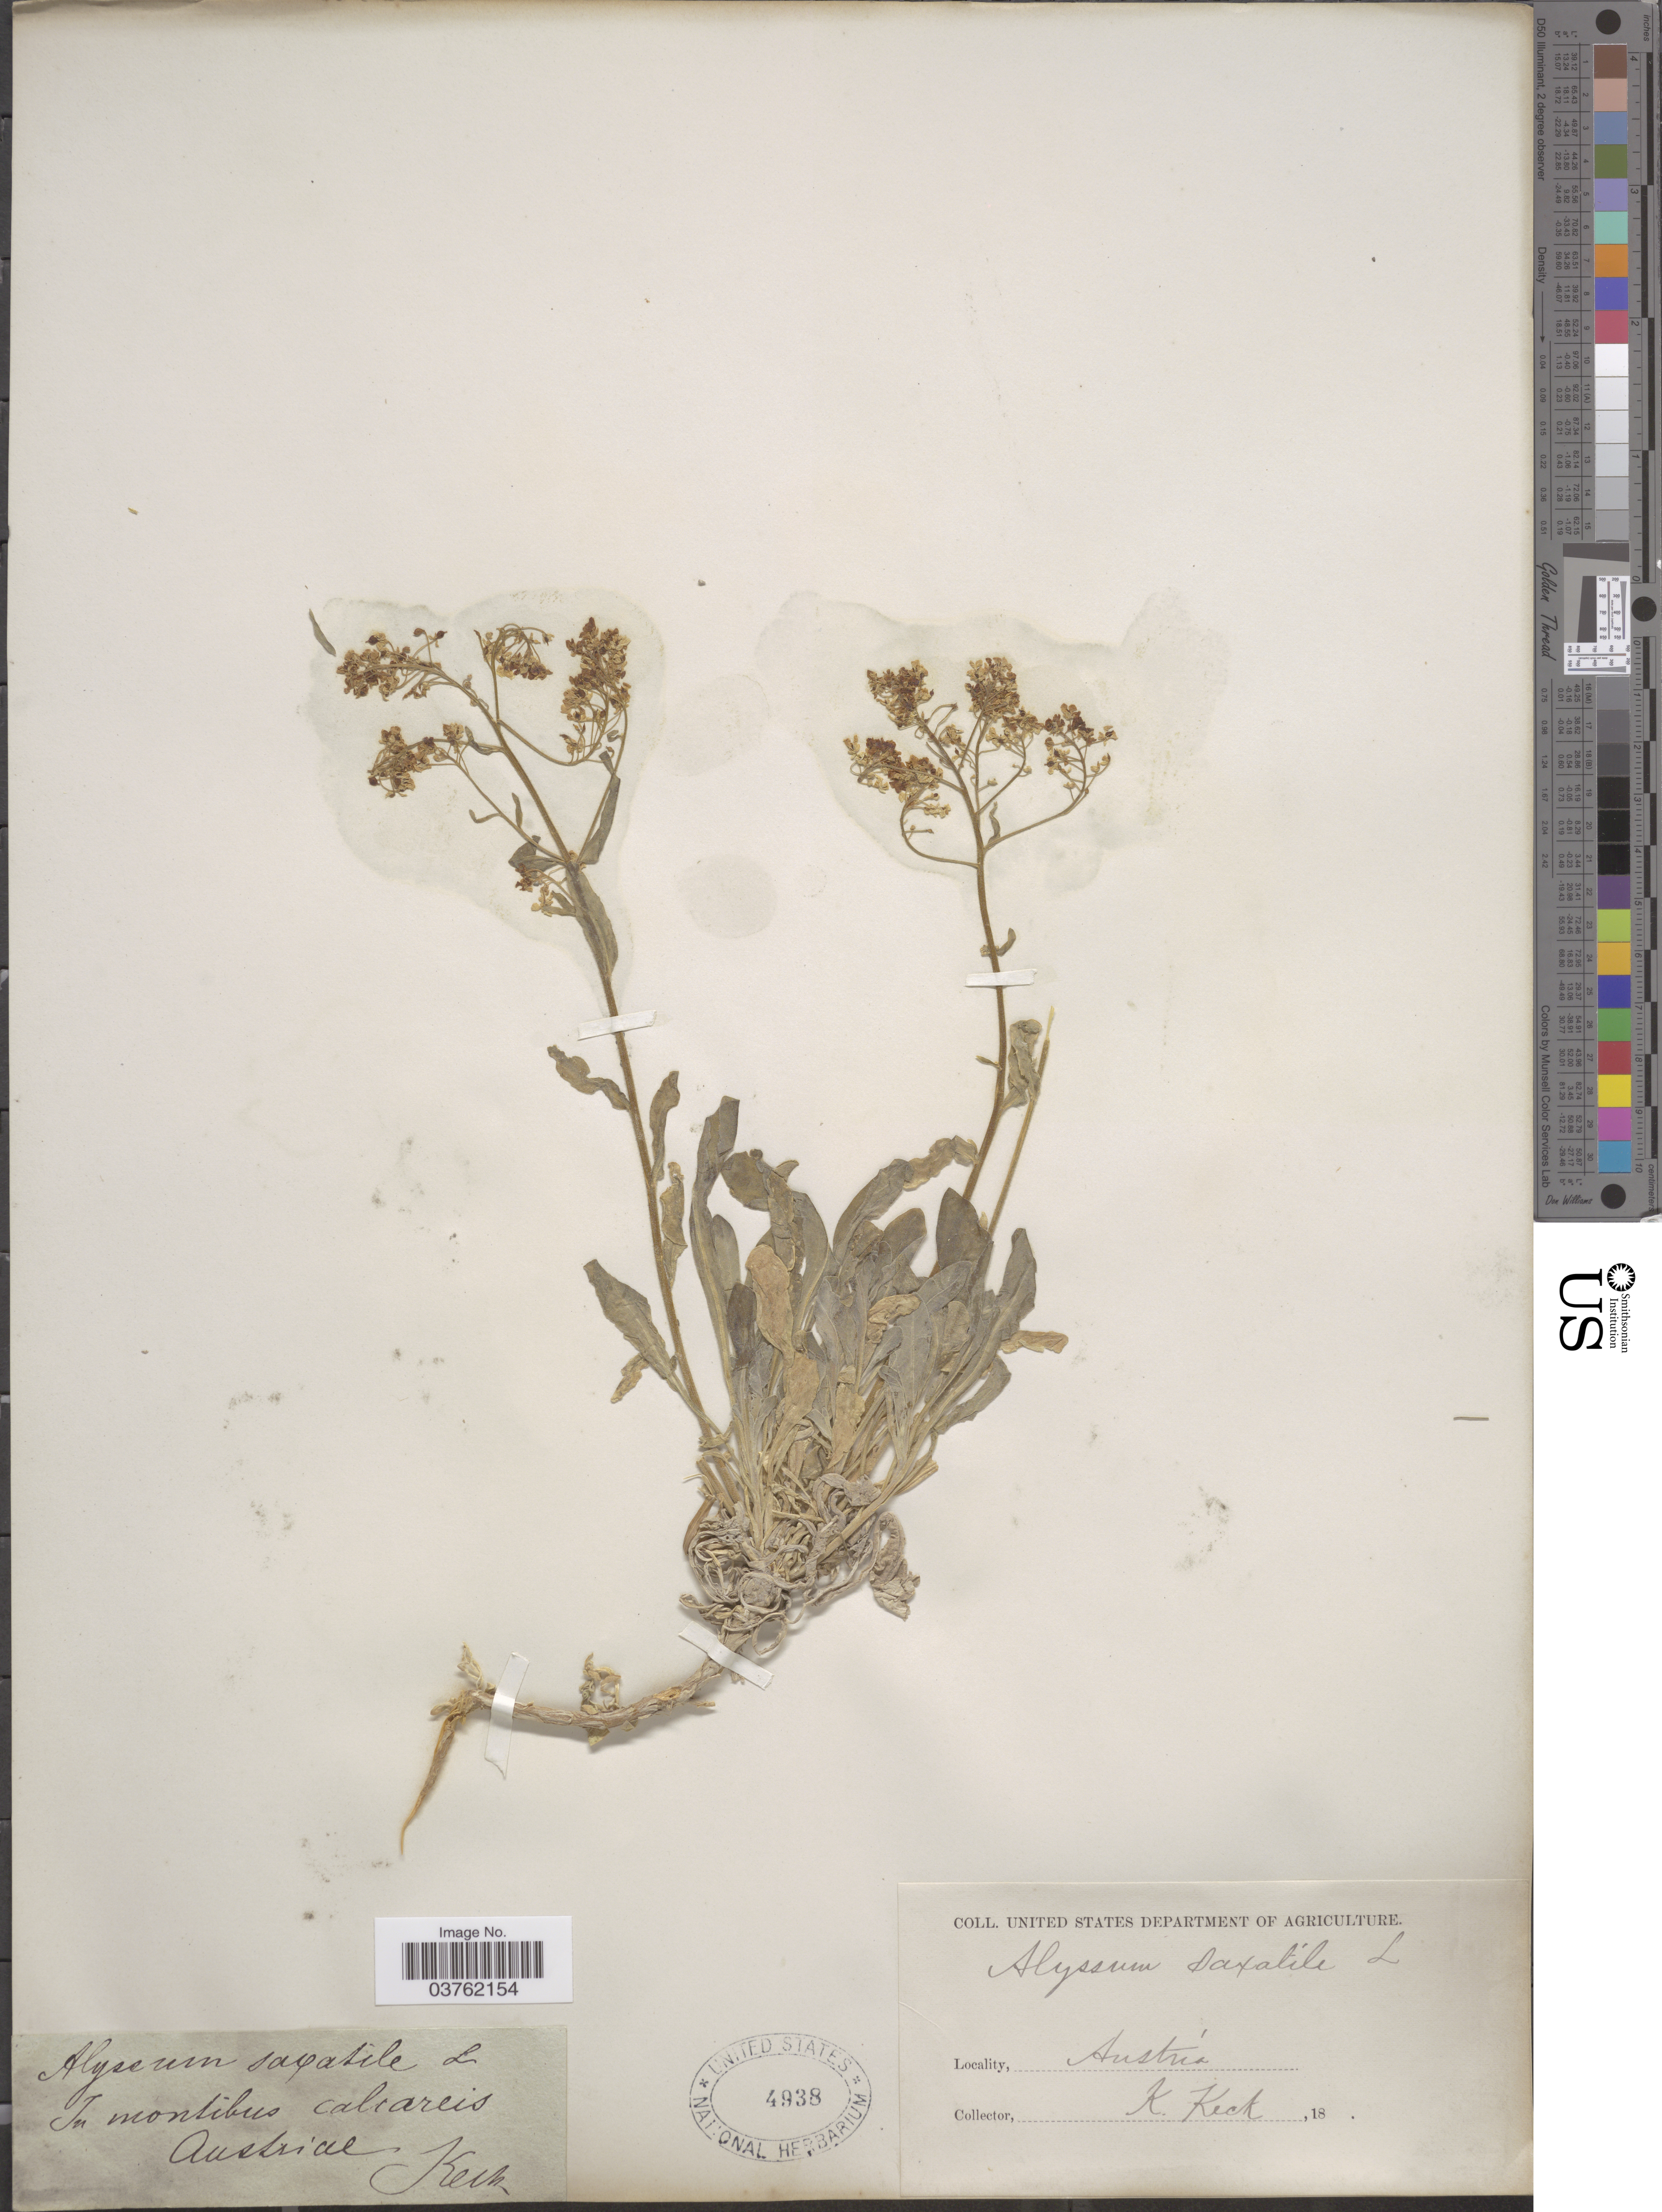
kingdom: Plantae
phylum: Tracheophyta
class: Magnoliopsida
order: Brassicales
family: Brassicaceae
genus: Alyssum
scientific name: Alyssum saxatile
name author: L.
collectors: K. Keck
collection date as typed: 18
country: Austria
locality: In montibus calcareis Austriae.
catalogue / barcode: US 4938